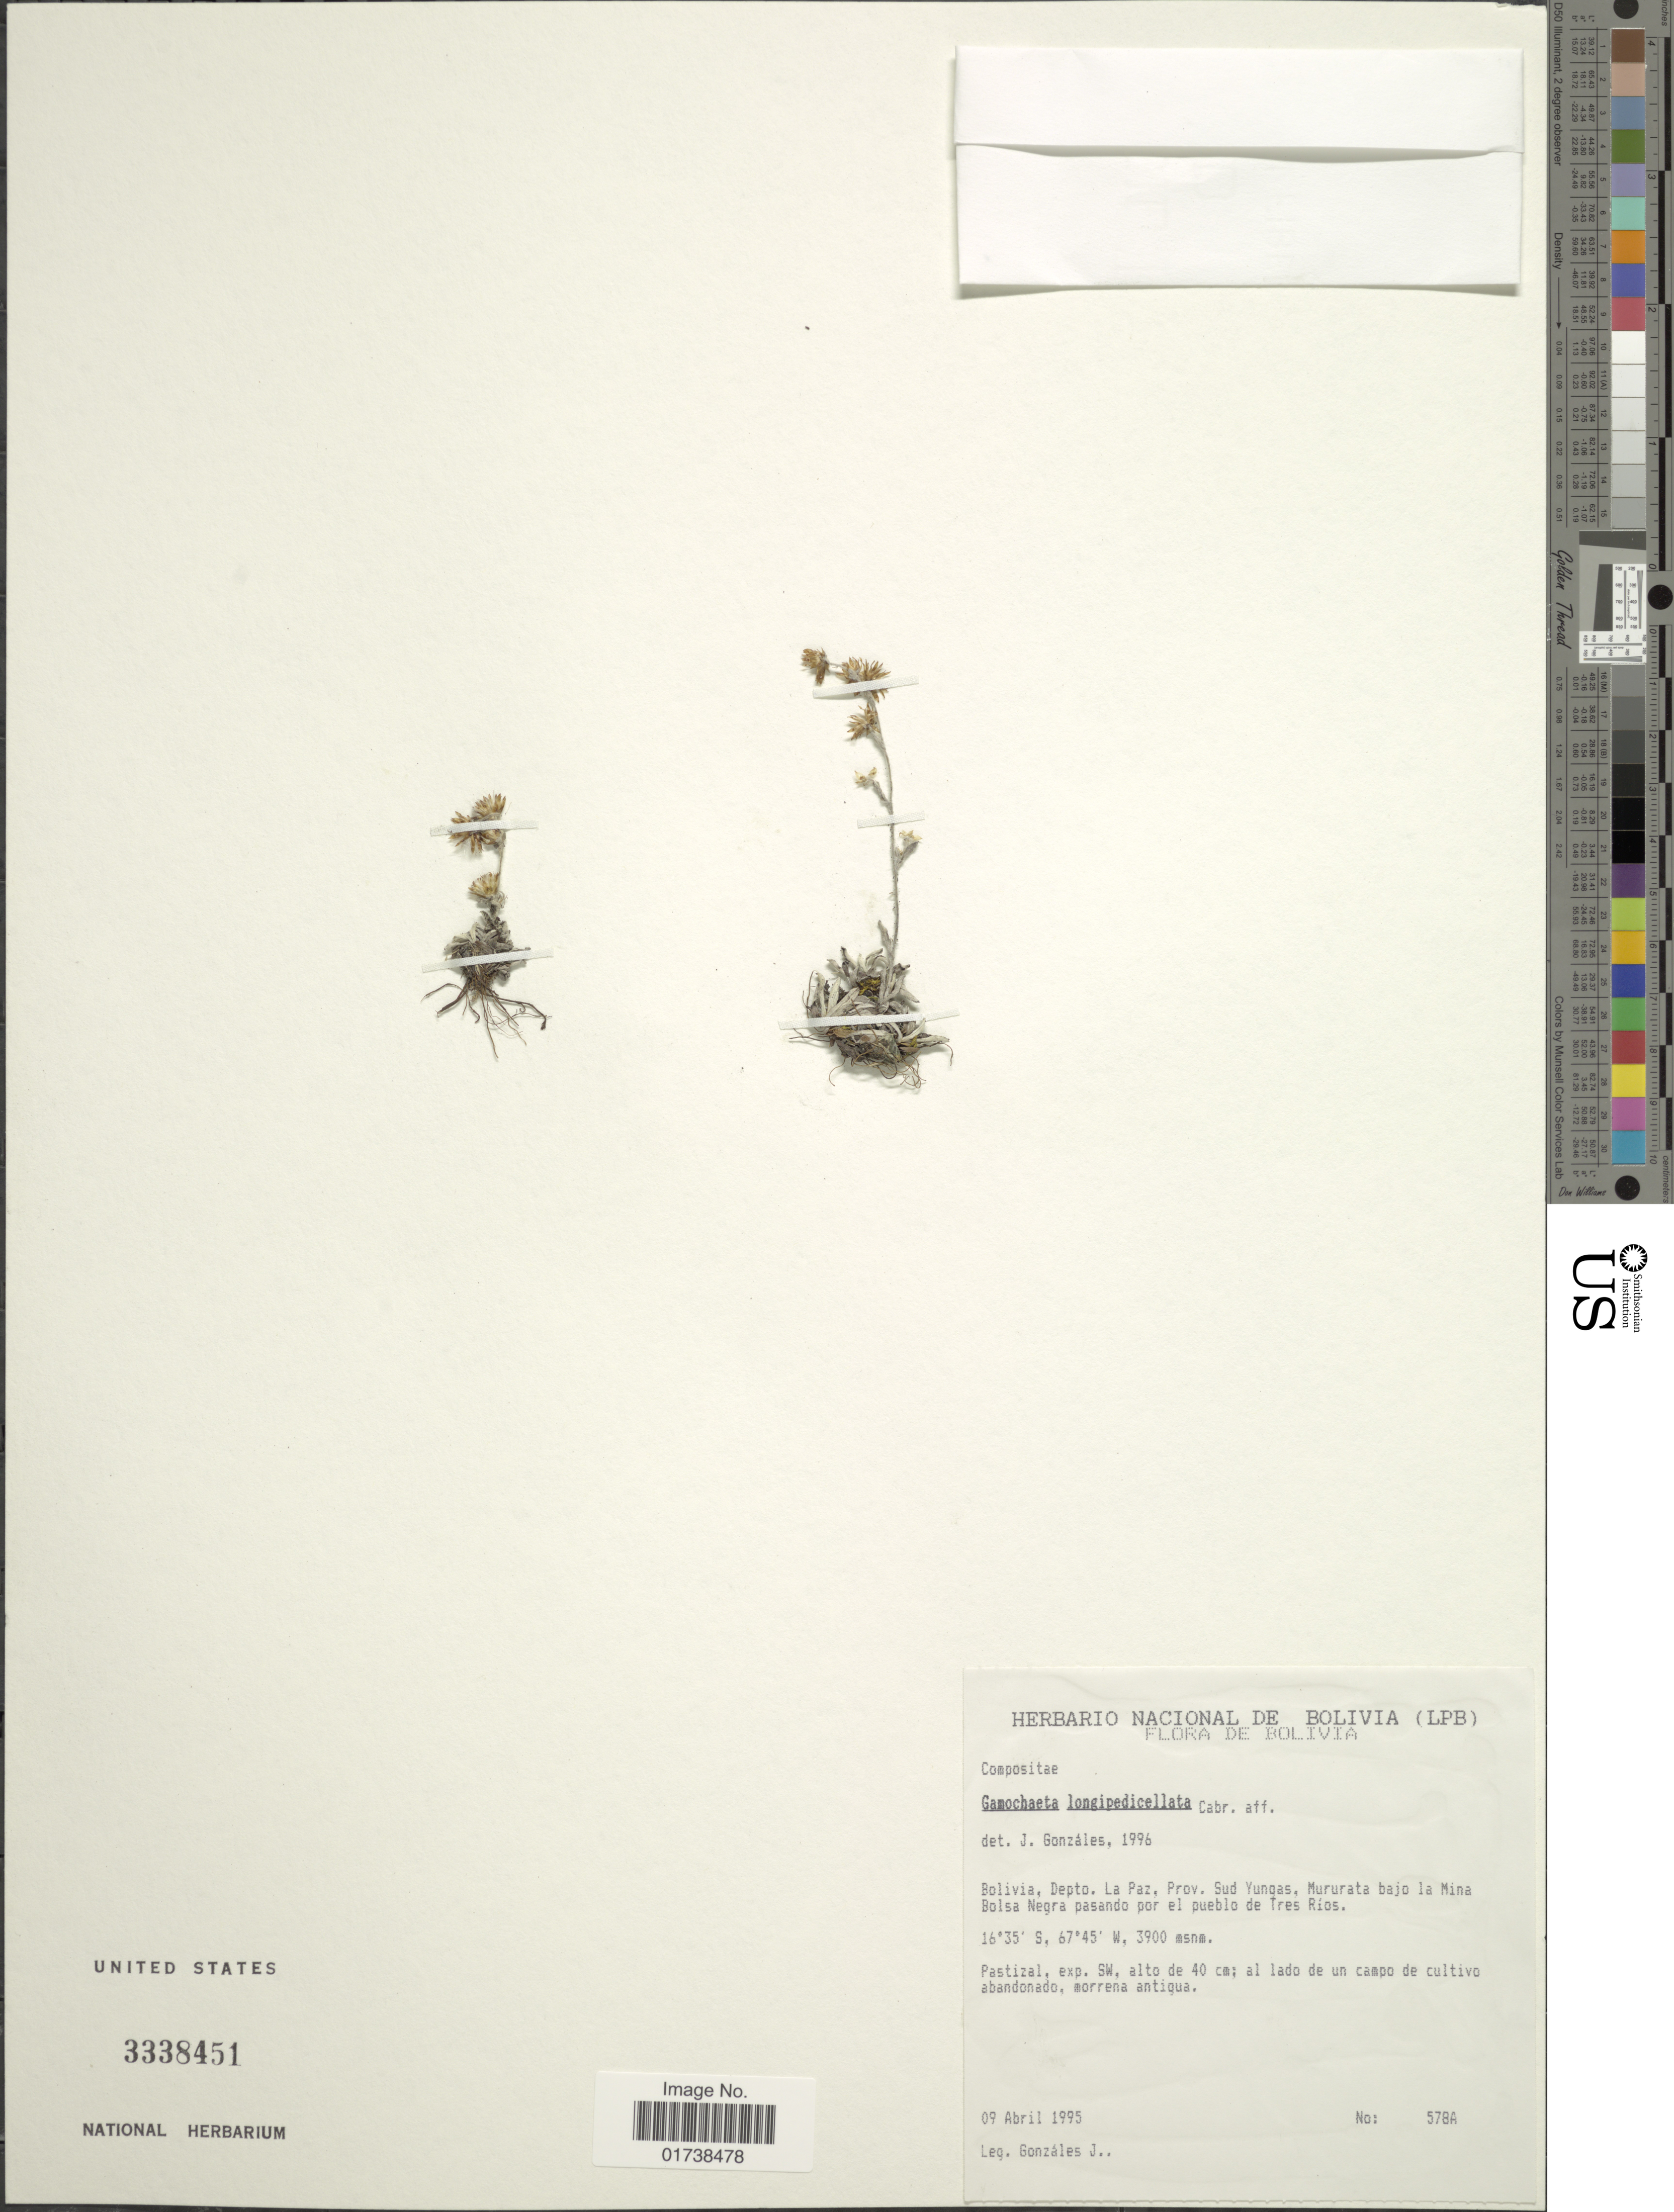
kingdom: Plantae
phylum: Tracheophyta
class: Magnoliopsida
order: Asterales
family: Asteraceae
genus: Gamochaeta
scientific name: Gamochaeta longipedicellata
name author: Cabrera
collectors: J. Gonzales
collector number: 578A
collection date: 1995-04-09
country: Bolivia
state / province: La Paz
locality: Prov. Sud Yungas, Mururata bajo la Mina Bolsa Negra pasando por el pueblo de Tres Rios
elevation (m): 3900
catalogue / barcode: US 3338451